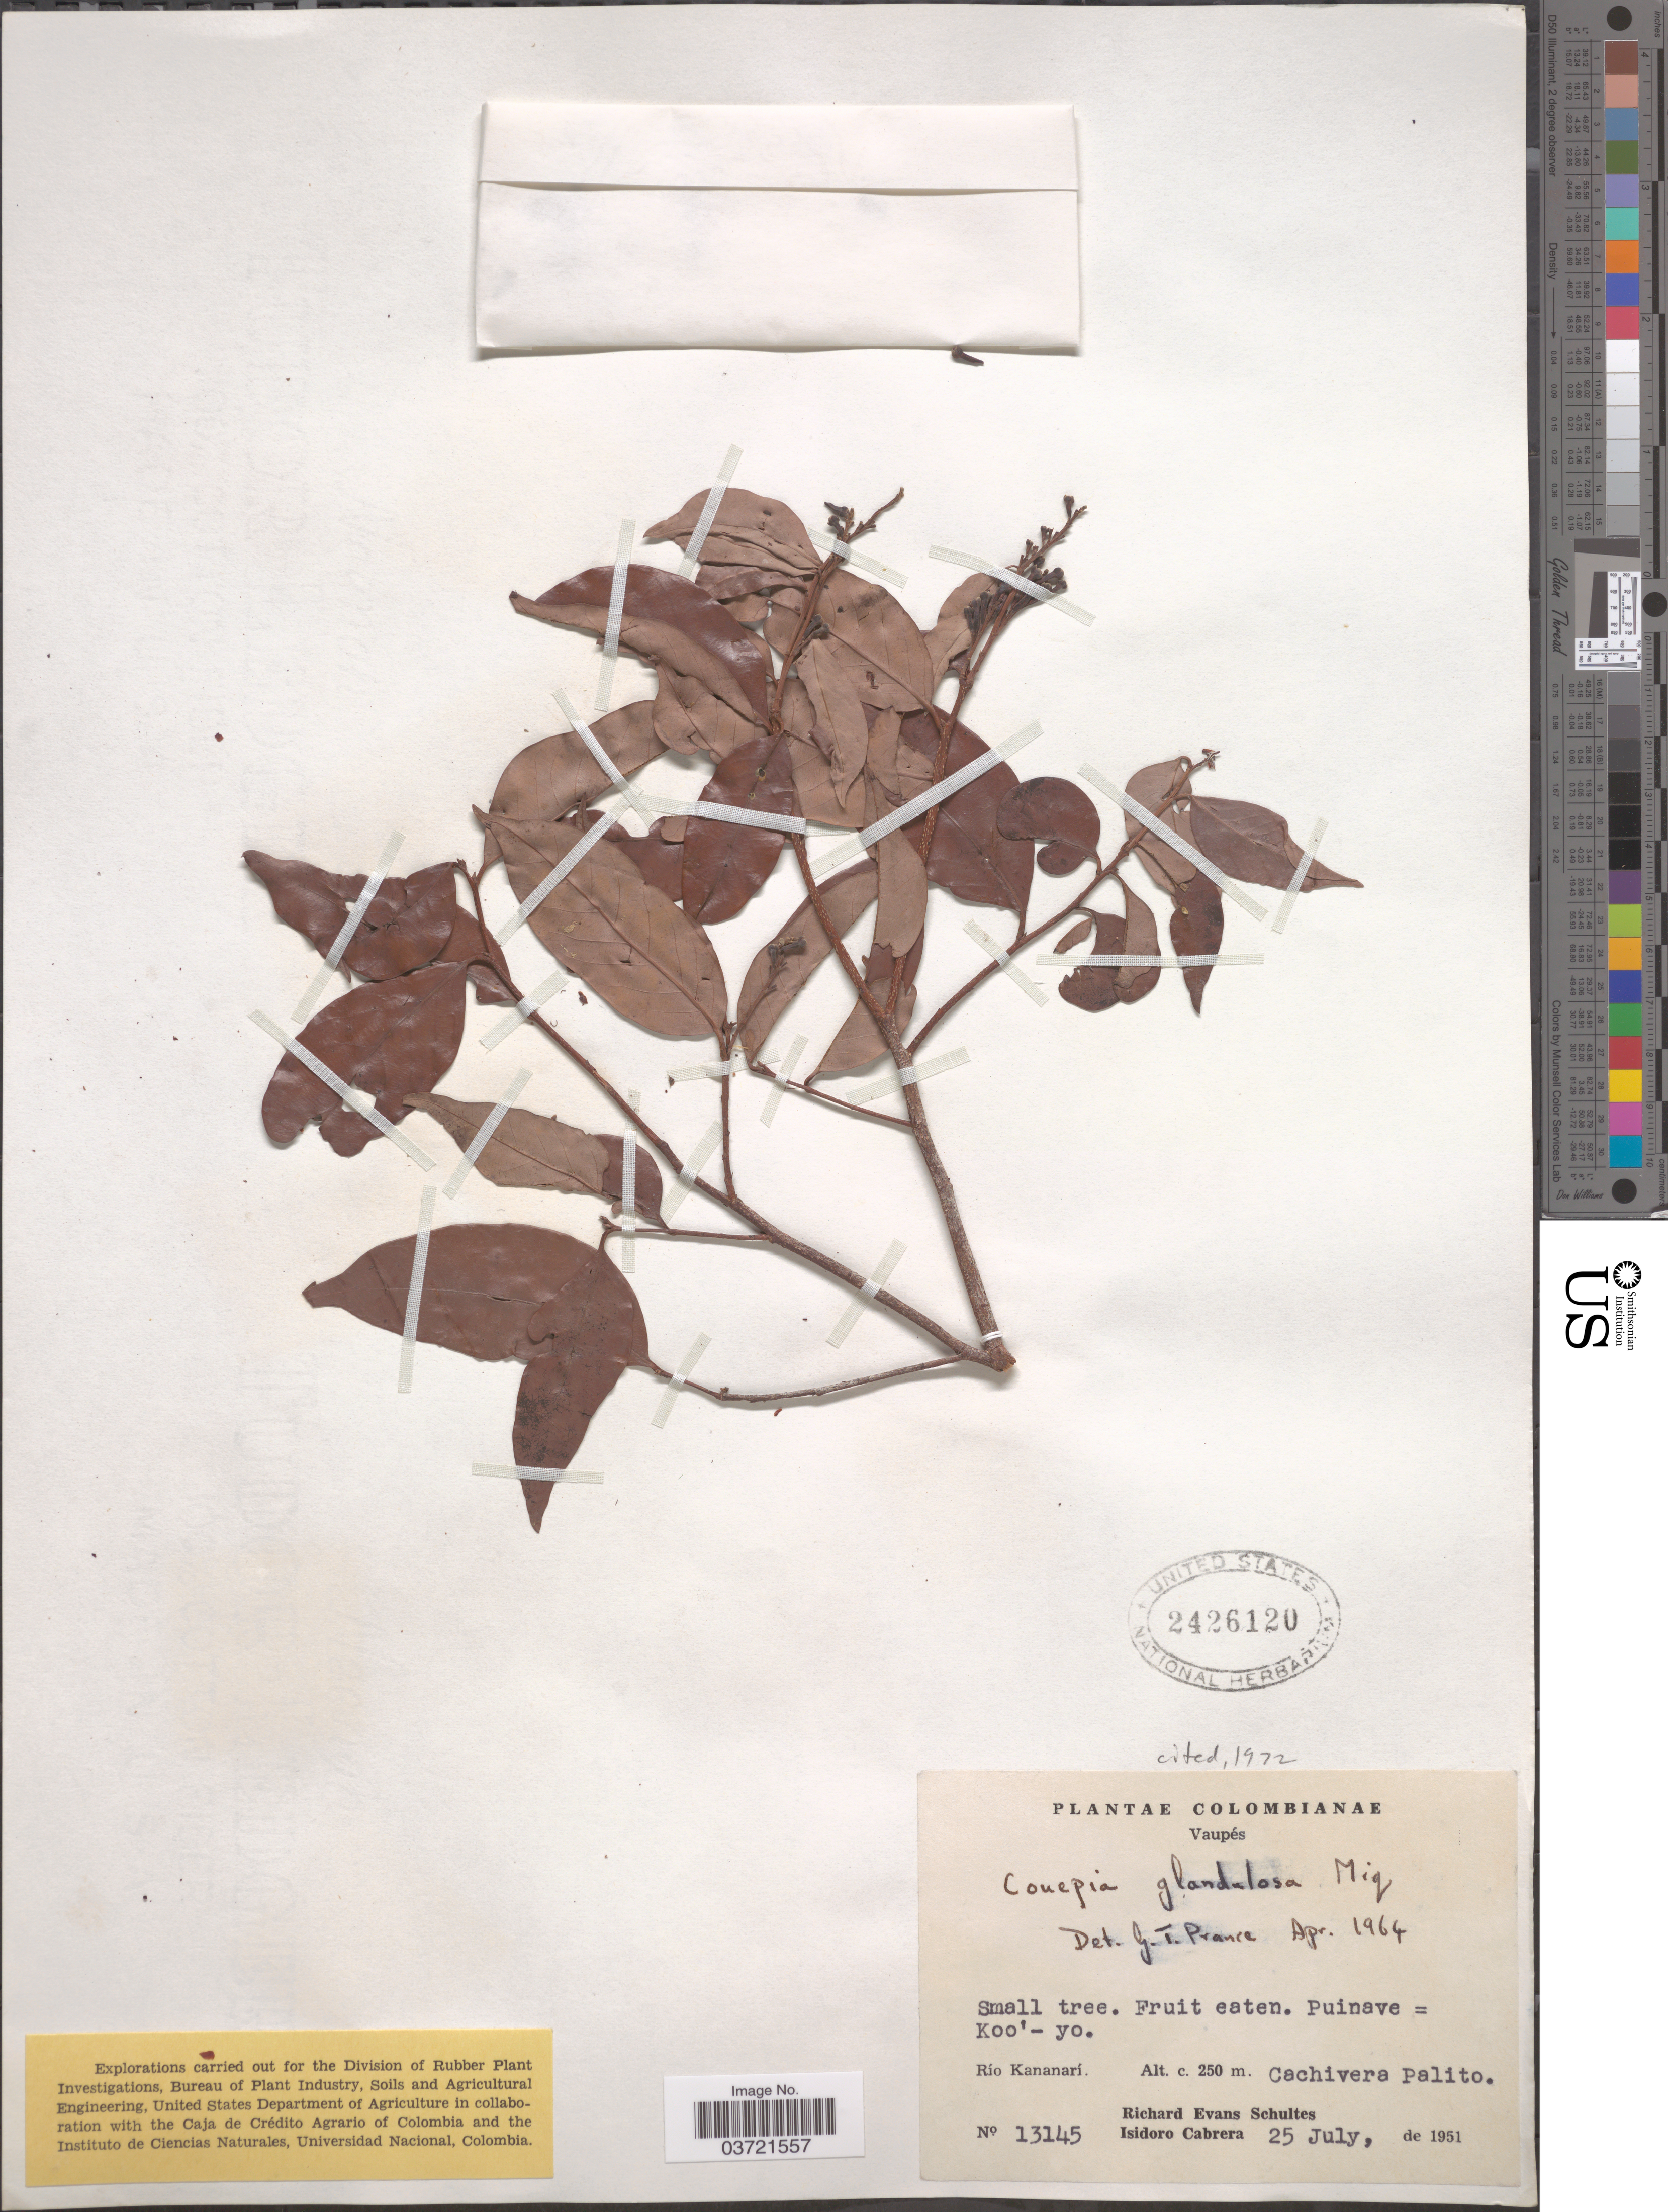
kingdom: Plantae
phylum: Tracheophyta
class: Magnoliopsida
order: Malpighiales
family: Chrysobalanaceae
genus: Couepia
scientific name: Couepia glandulosa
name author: Miq.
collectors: R. E. Schultes & I. Cabrera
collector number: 13145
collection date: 1951-07-25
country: Colombia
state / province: Vaupés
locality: Río Kananarí.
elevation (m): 250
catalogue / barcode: US 2426120